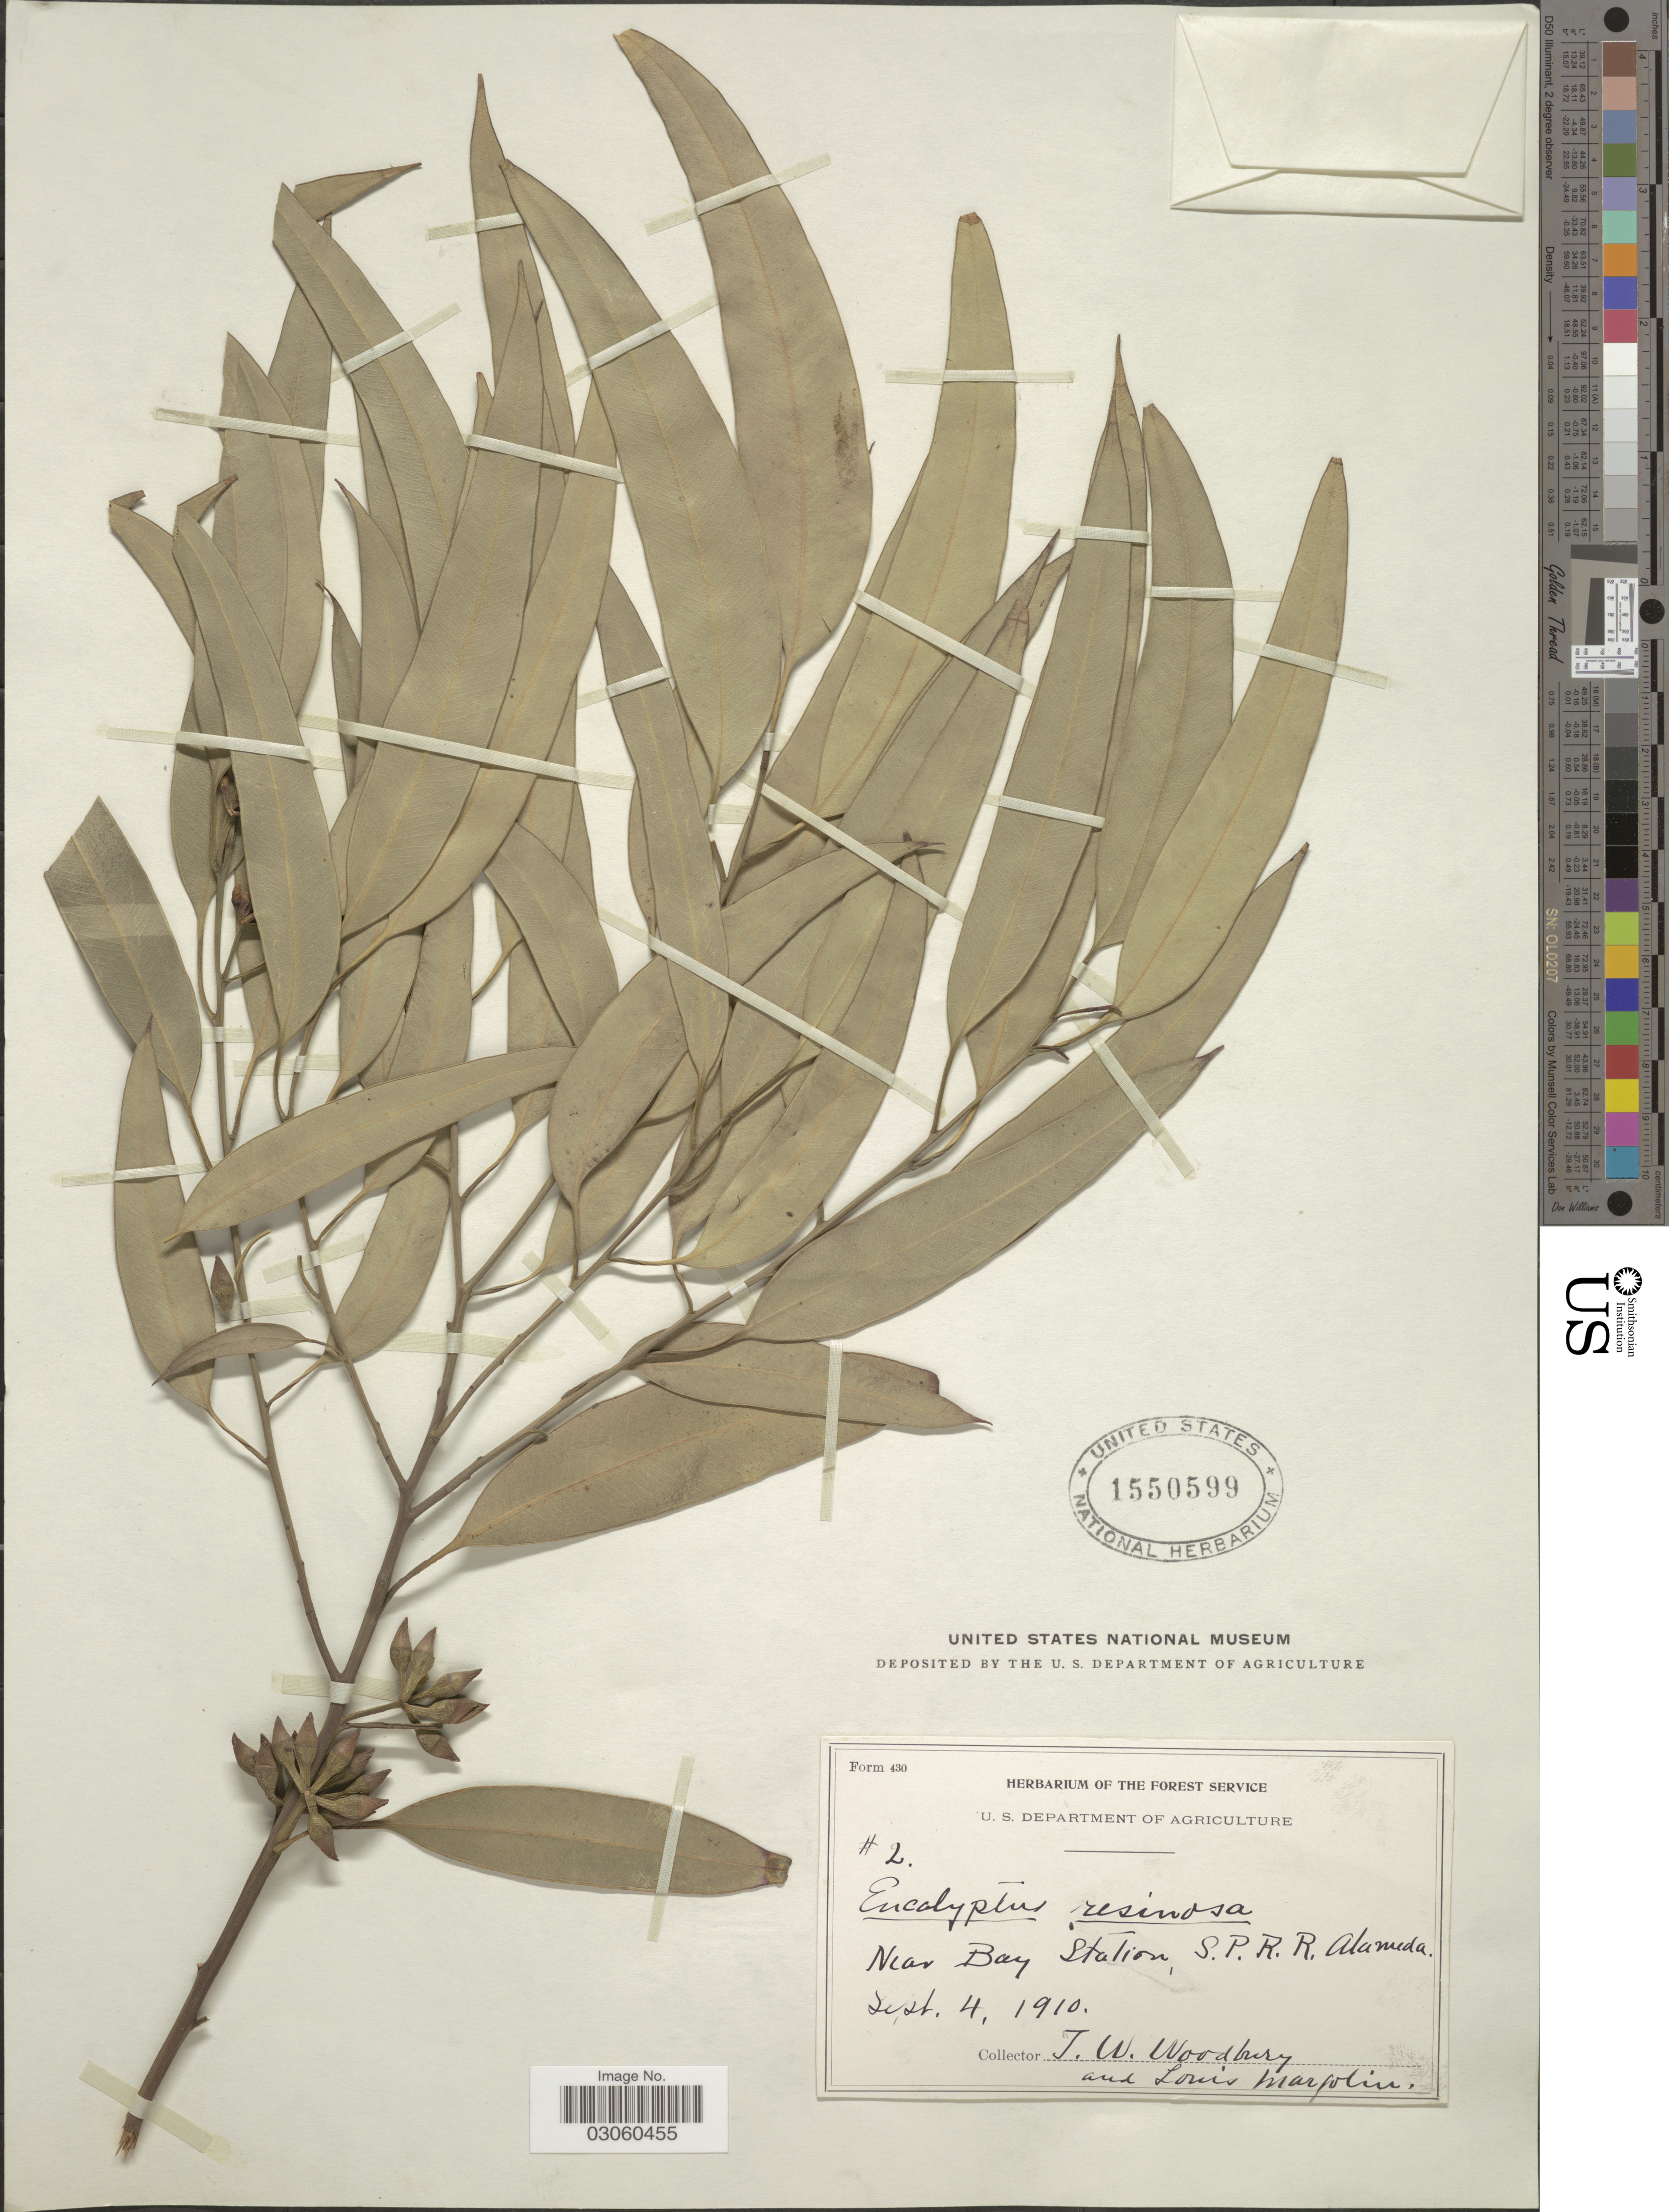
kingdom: Plantae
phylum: Tracheophyta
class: Magnoliopsida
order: Myrtales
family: Myrtaceae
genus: Eucalyptus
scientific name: Eucalyptus resinifera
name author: J. White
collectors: J. Woodbury & L. Margolin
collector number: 2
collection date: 1910-09-04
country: United States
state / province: California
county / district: Alameda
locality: Near Bay Station, S.P.R.R. Alameda.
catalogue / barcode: US 1550599